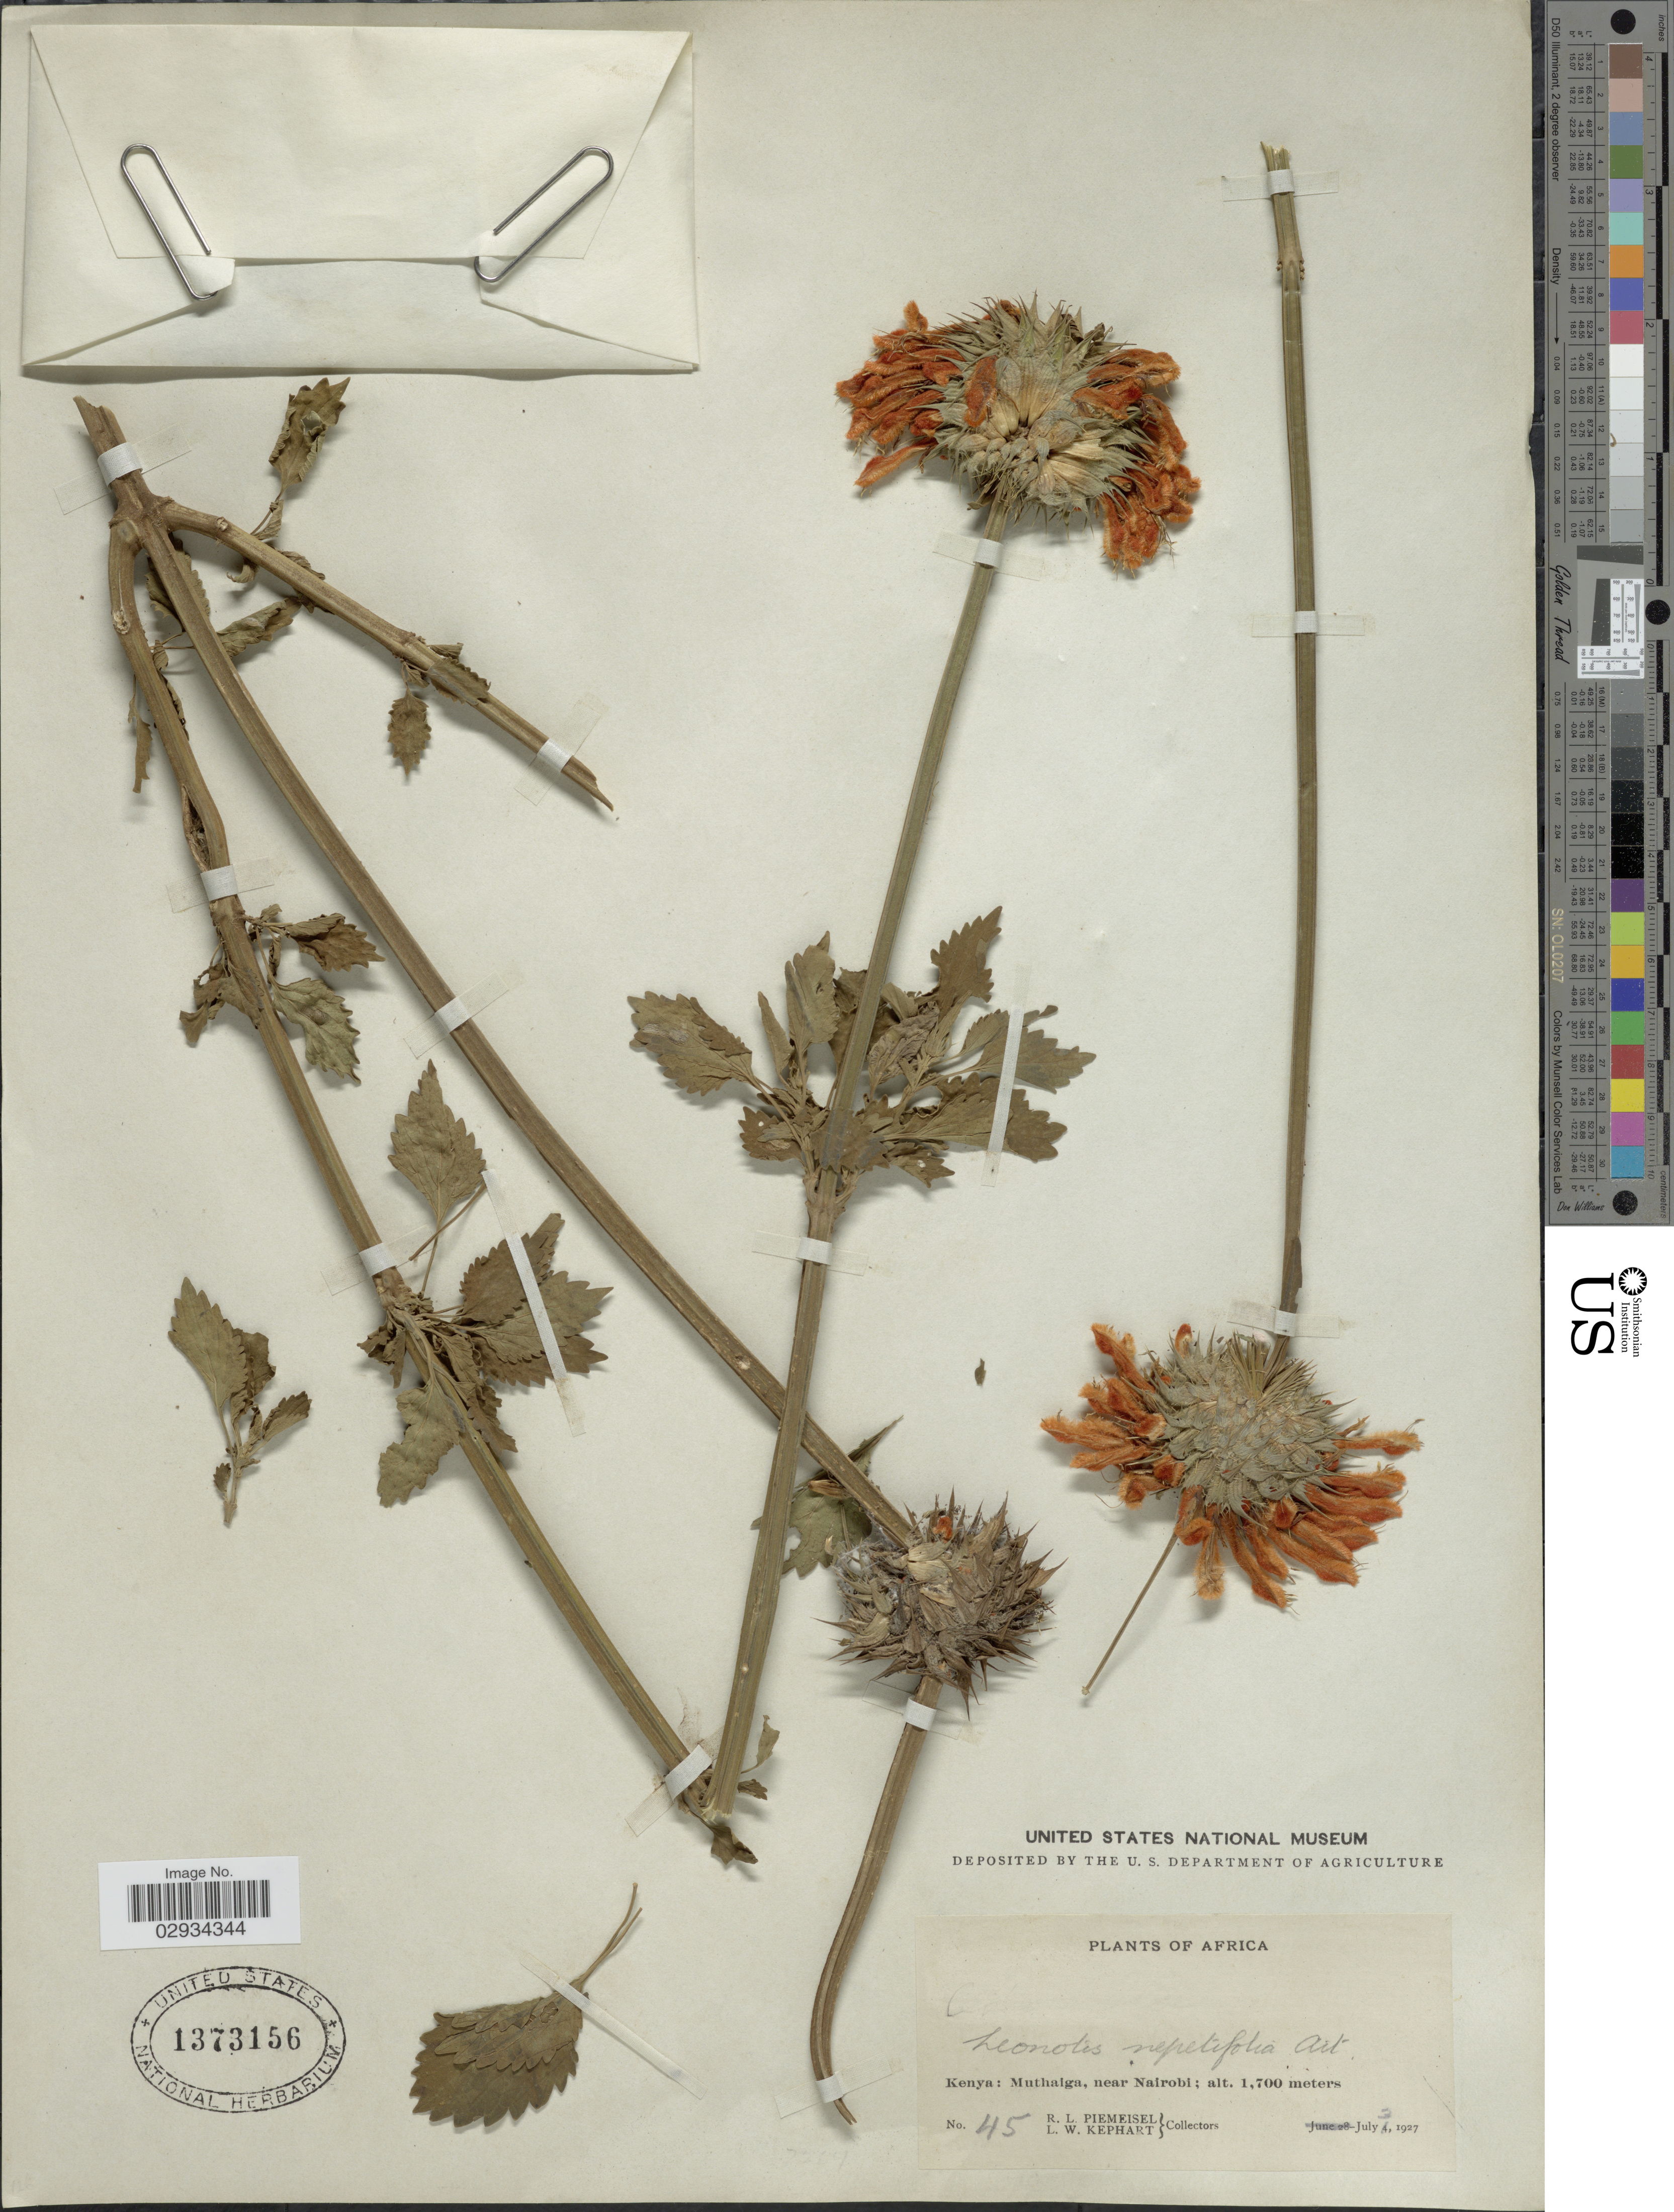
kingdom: Plantae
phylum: Tracheophyta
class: Magnoliopsida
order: Lamiales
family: Lamiaceae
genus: Leonotis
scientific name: Leonotis nepetifolia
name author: (L.) R. Br.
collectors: R. L. Piemeisel & L. W. Kephart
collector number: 45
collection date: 1927-07-03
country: Kenya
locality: Kenya: Muthaiga, near Nairobi.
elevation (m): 1700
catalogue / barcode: US 1373156